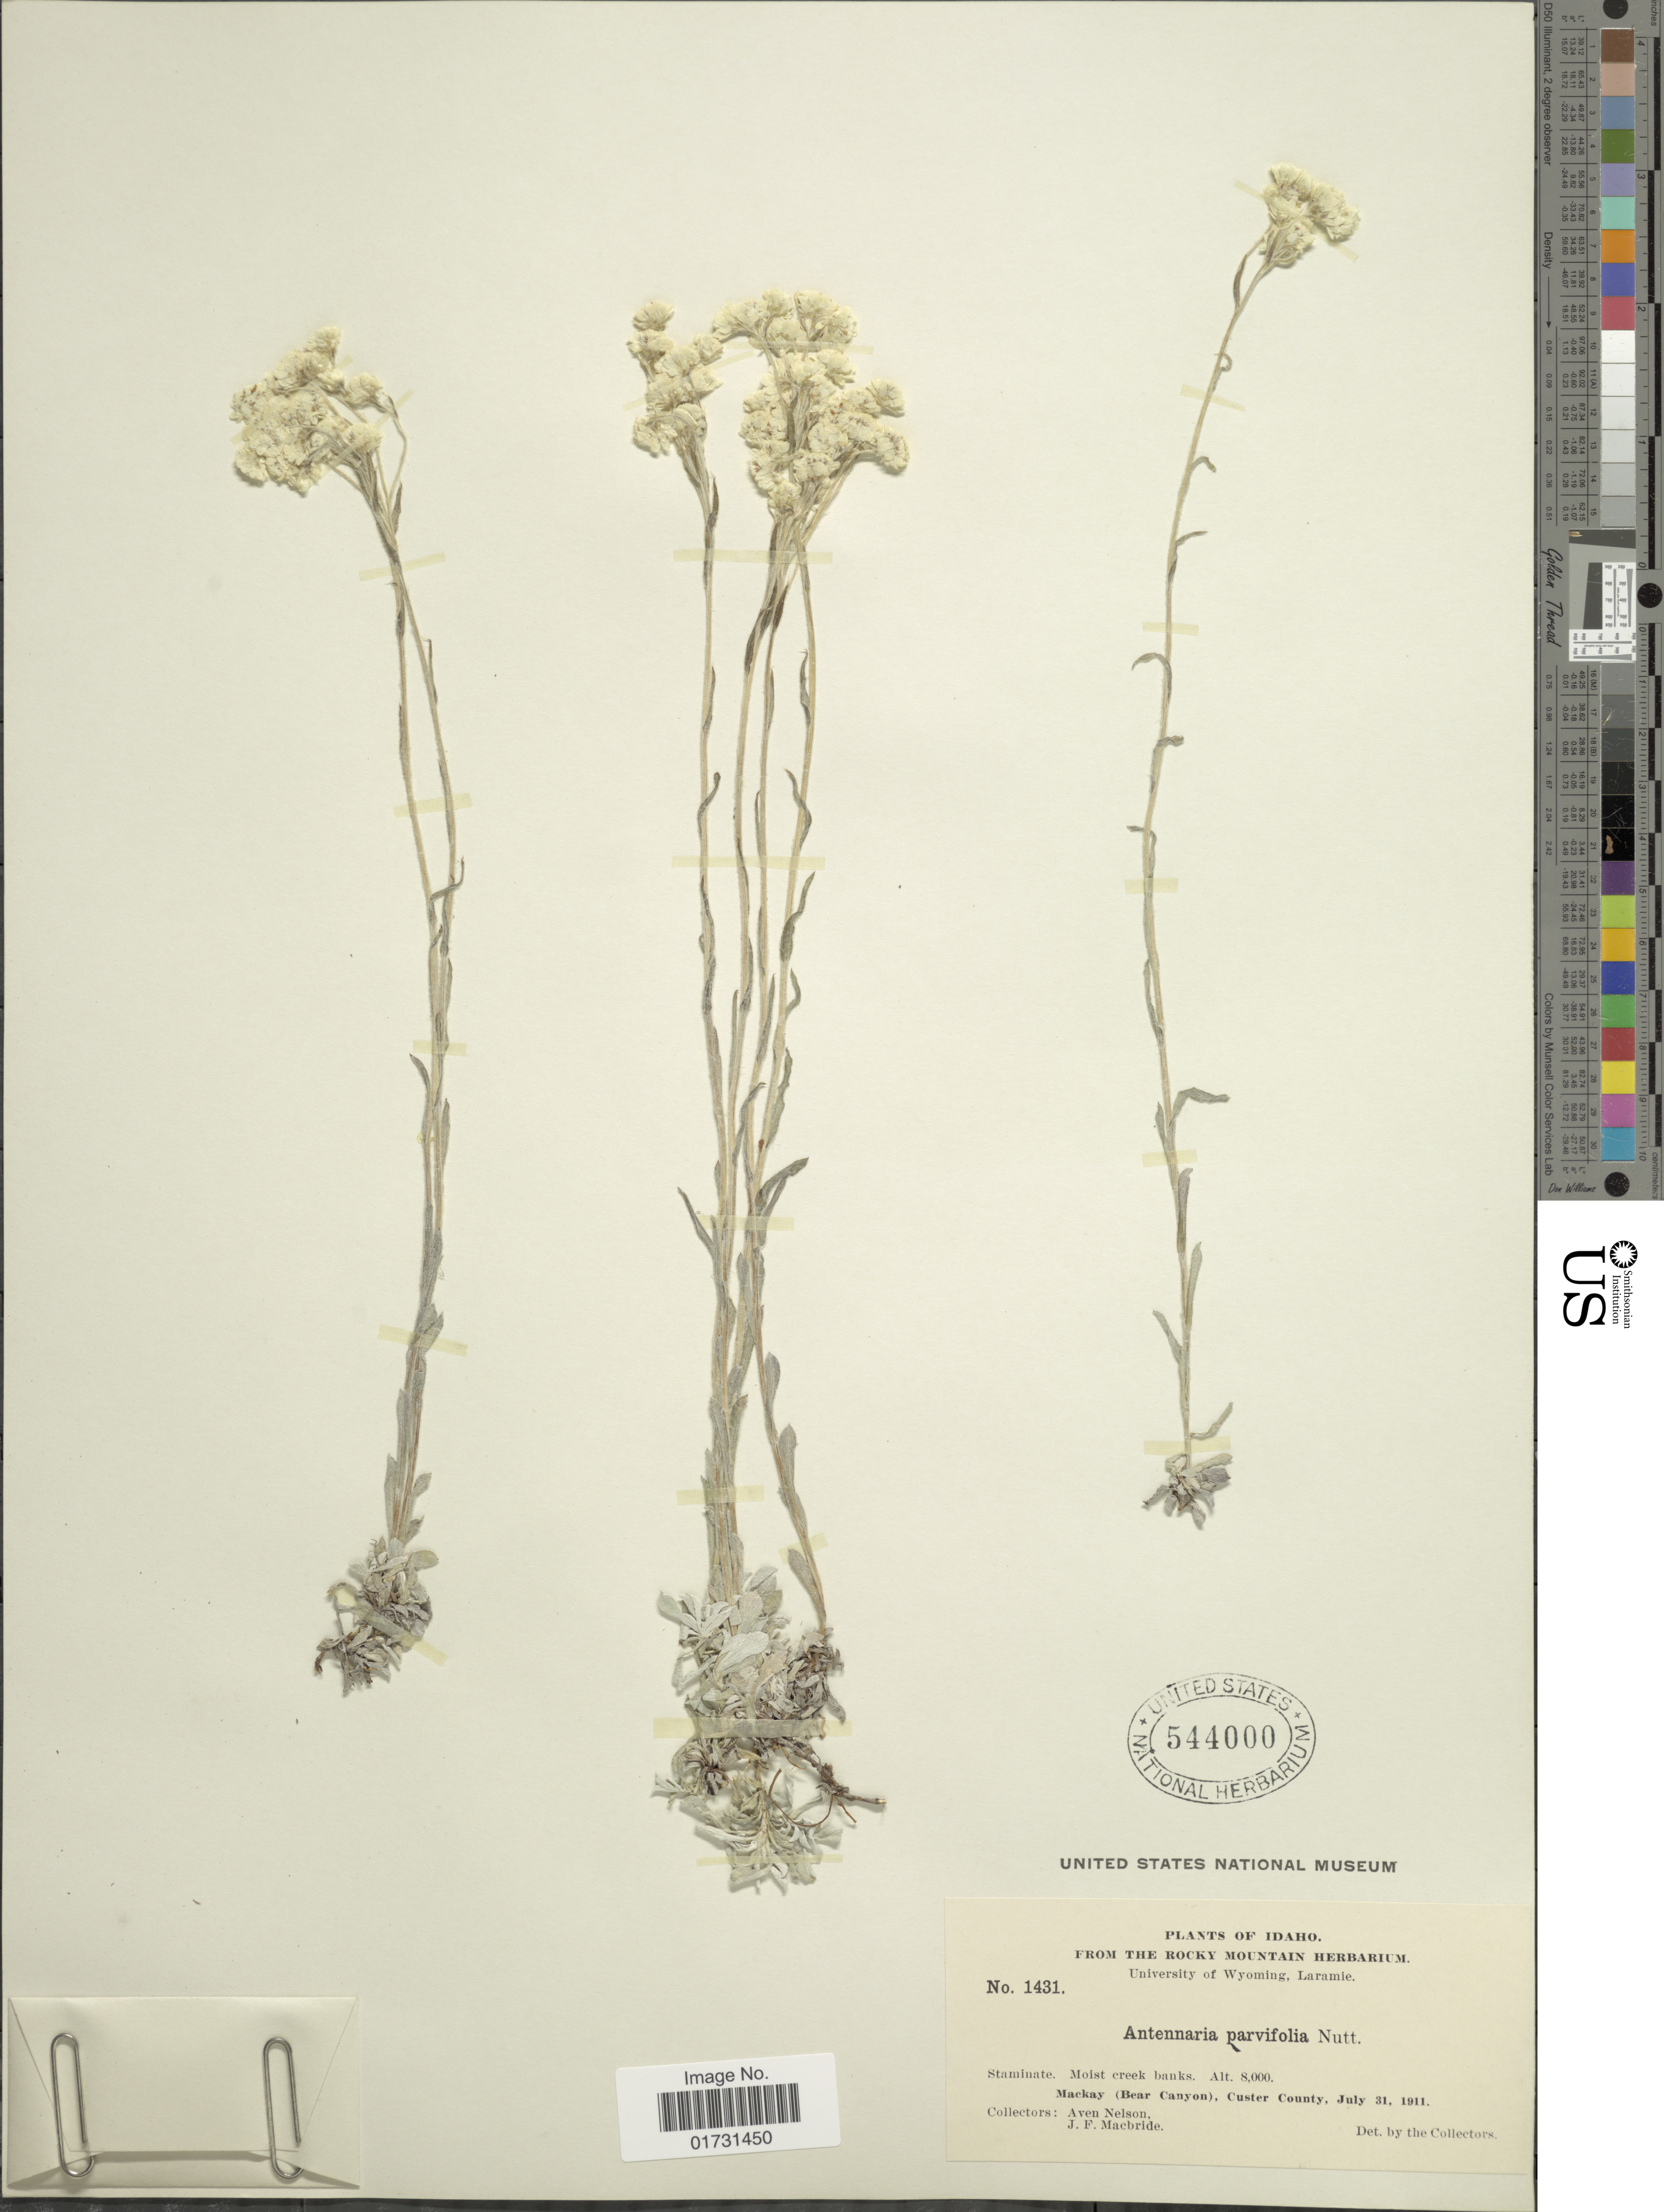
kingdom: Plantae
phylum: Tracheophyta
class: Magnoliopsida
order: Asterales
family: Asteraceae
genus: Antennaria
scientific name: Antennaria microphylla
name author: Rydb.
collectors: A. Nelson & J. F. Macbride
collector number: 1431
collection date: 1911-07-31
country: United States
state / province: Idaho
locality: Mackay (Bear Canyon), Custer County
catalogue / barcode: US 544000